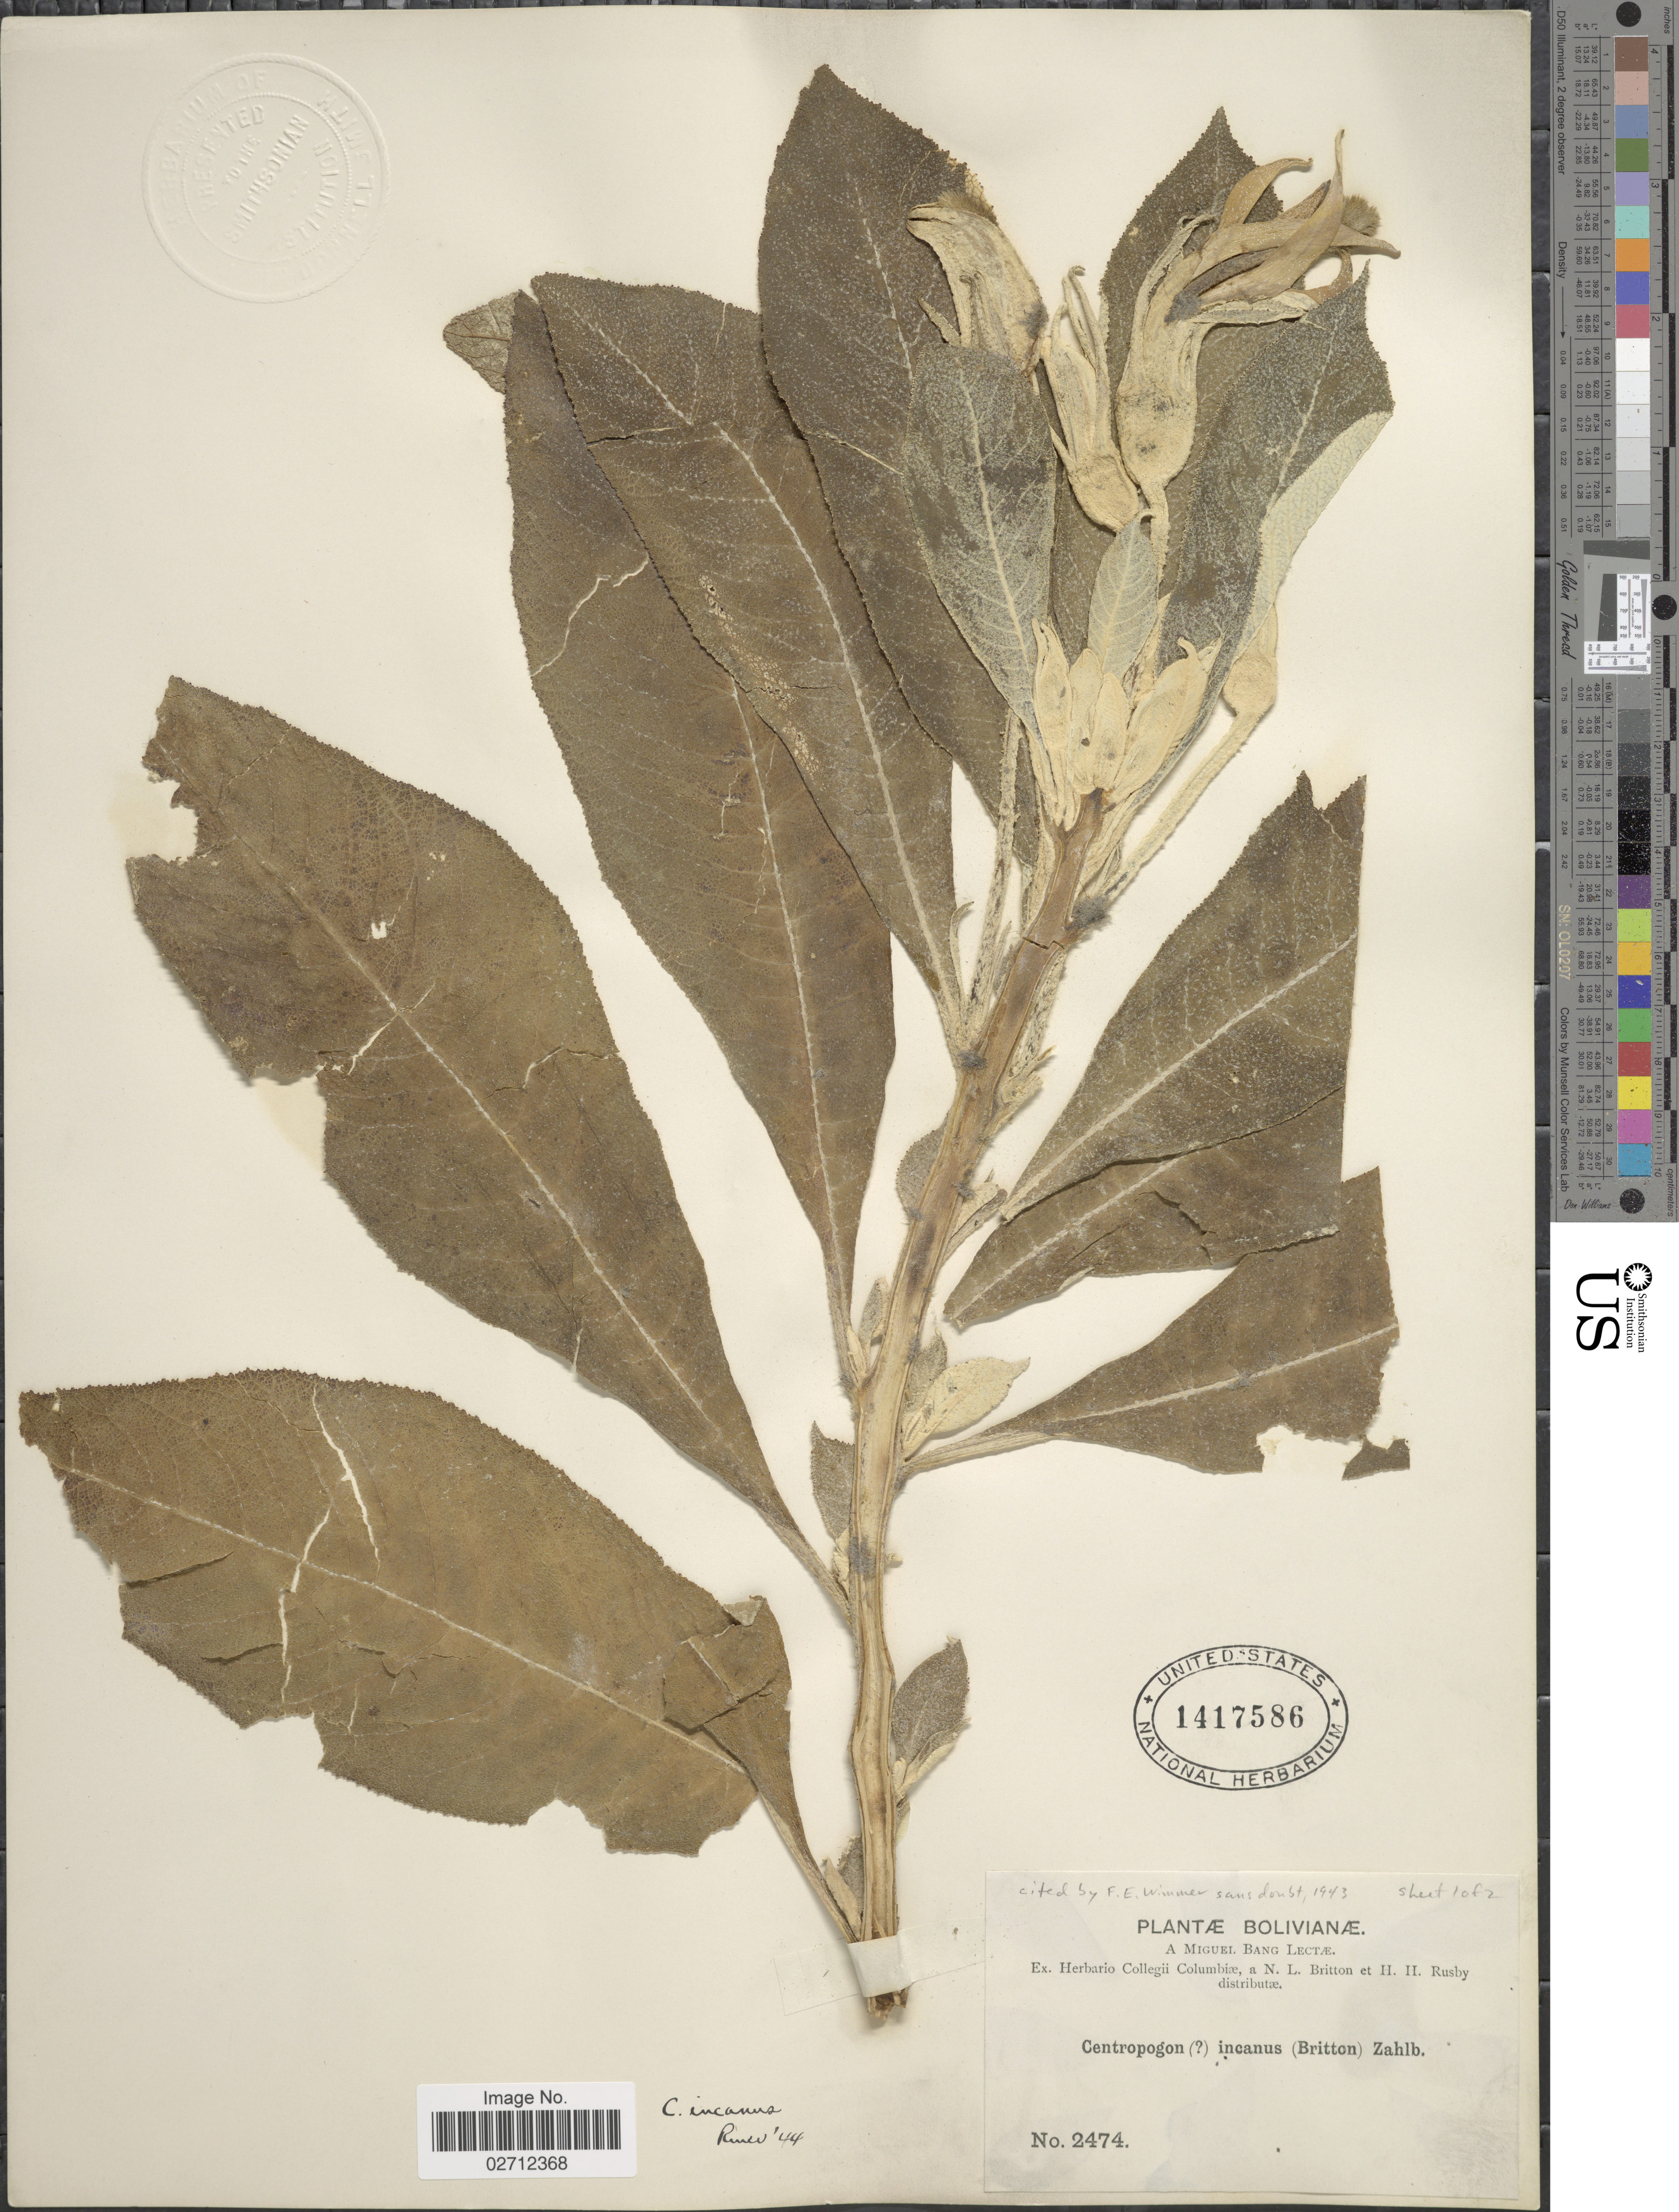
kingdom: Plantae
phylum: Tracheophyta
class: Magnoliopsida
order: Asterales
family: Campanulaceae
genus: Centropogon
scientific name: Centropogon incanus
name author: (Britton) Zahlbr.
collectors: M. Bang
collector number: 2474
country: Bolivia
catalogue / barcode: US 1417586